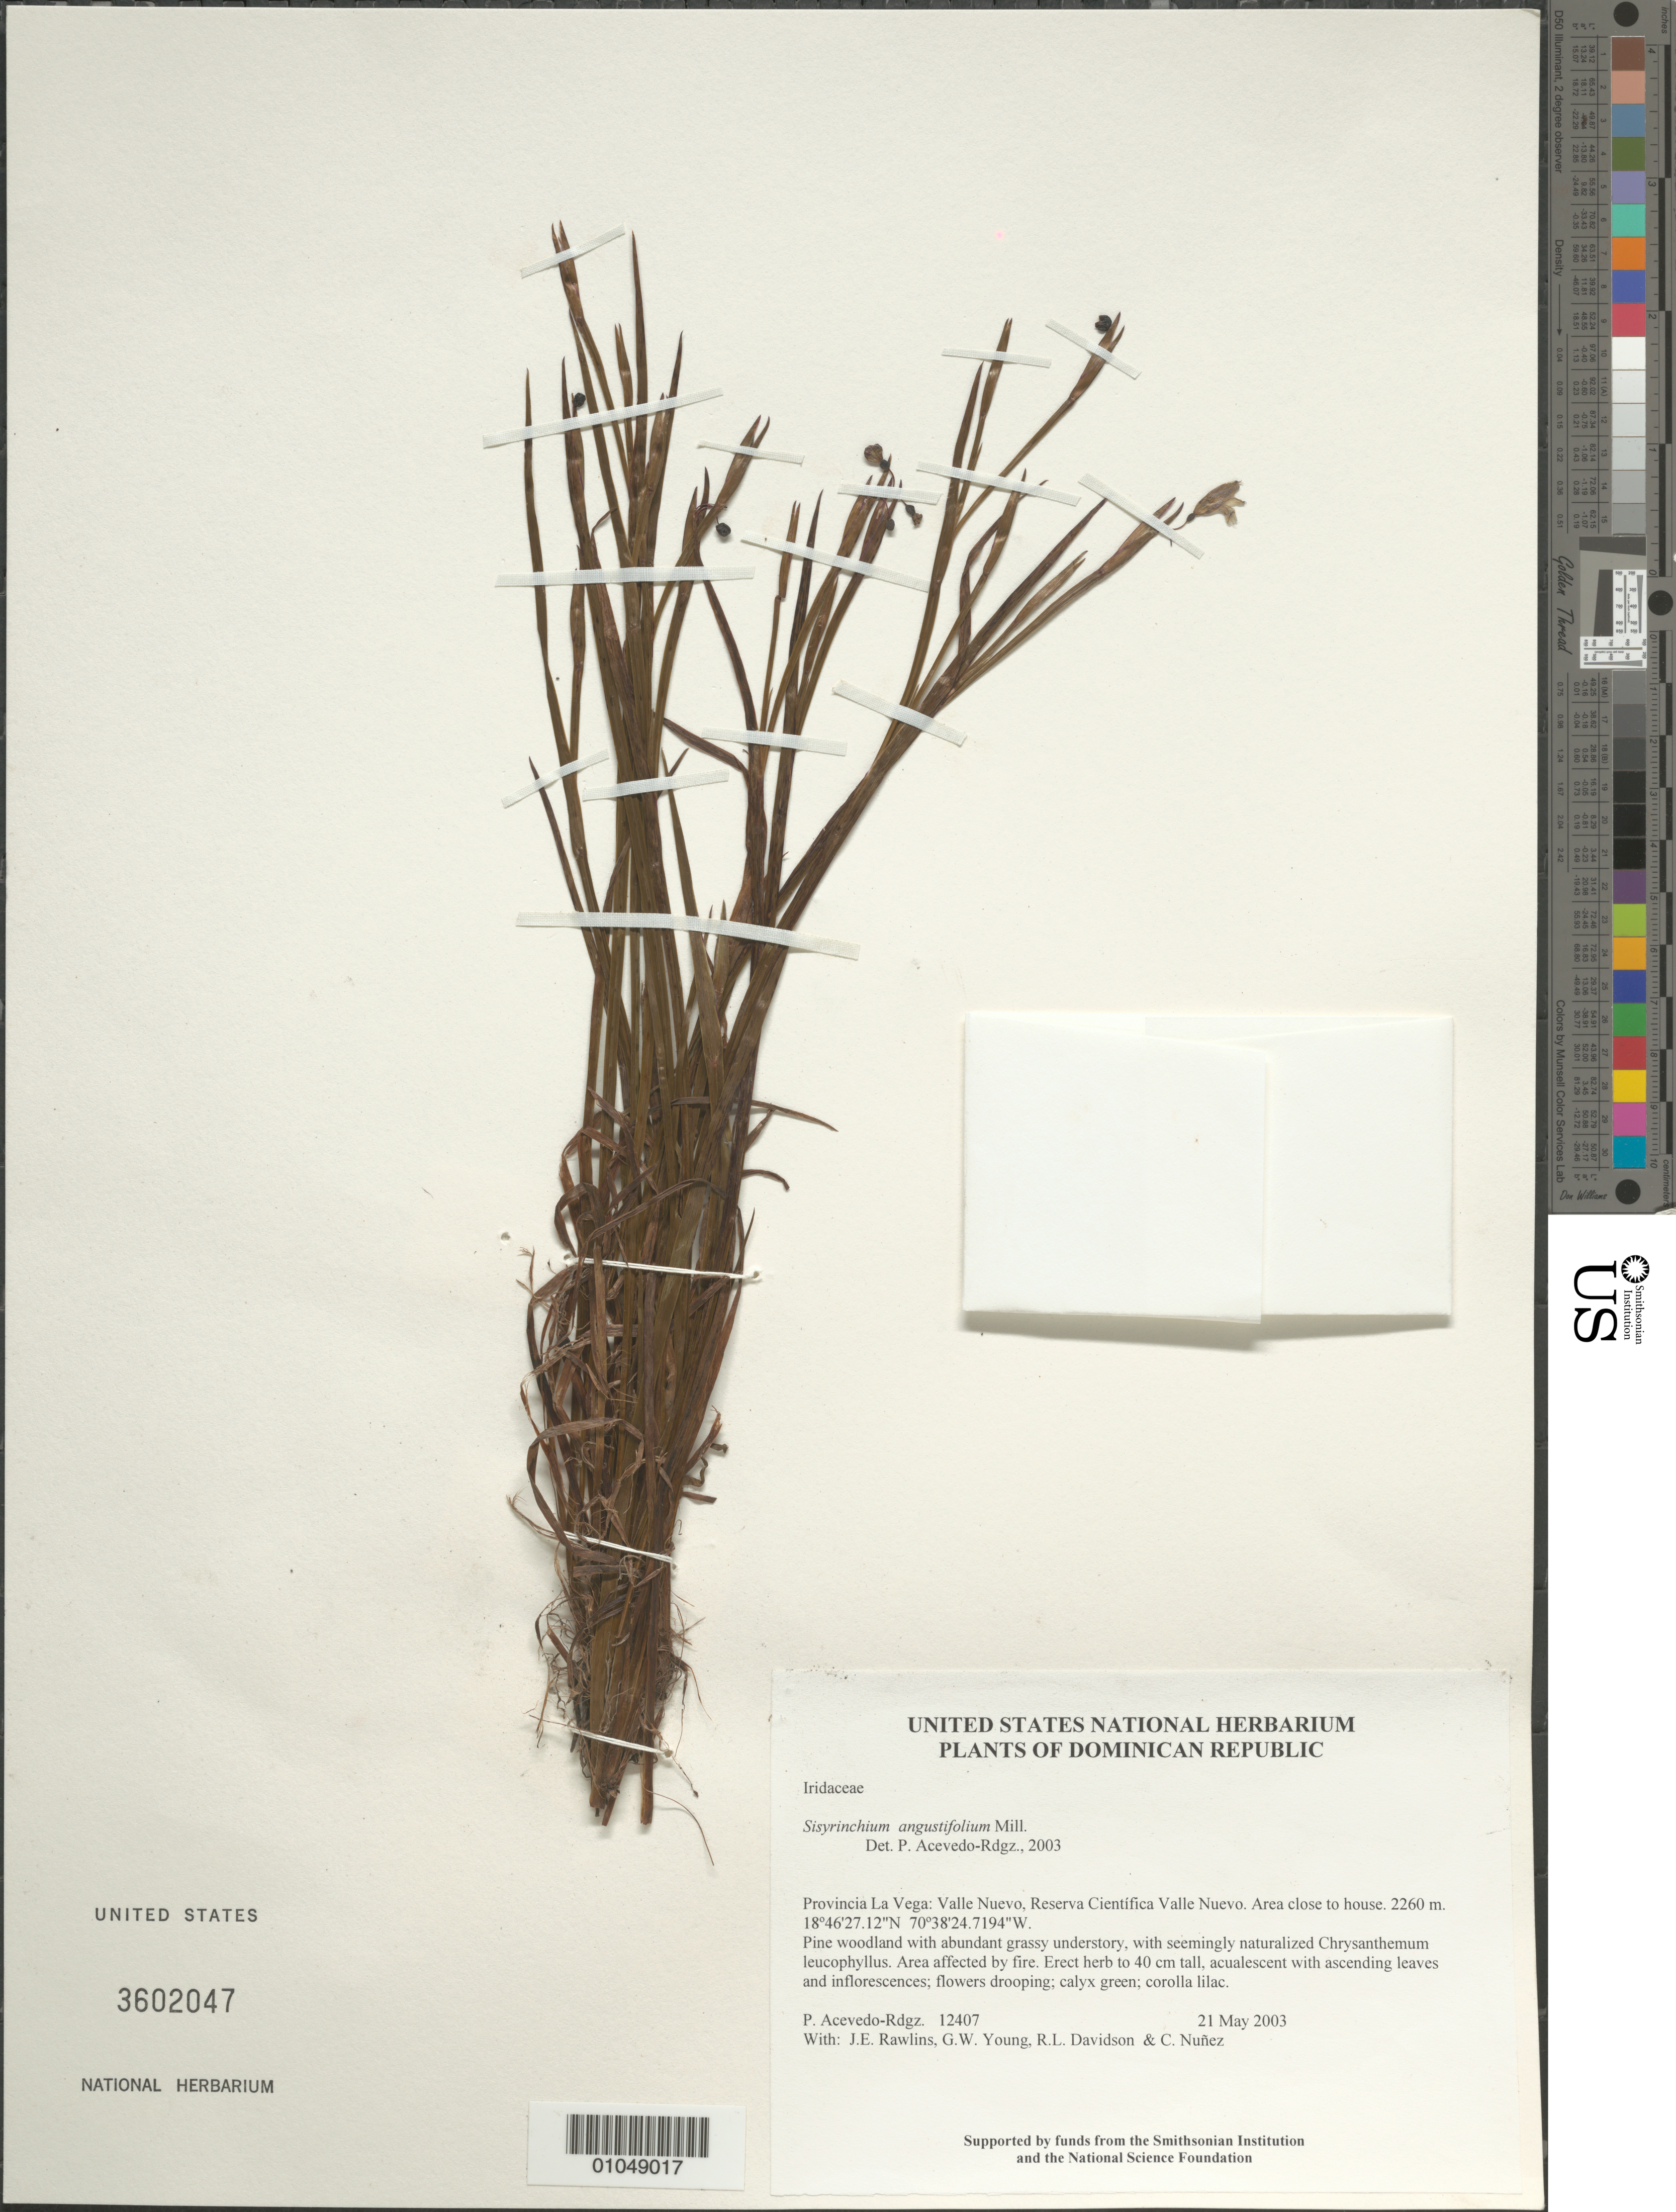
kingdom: Plantae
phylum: Tracheophyta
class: Liliopsida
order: Asparagales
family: Iridaceae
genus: Sisyrinchium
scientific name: Sisyrinchium angustifolium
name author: Mill.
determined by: Acevedo-Rodríguez, P., (BOT), Smithsonian Institution - National Museum of Natural History (UNITED STATES)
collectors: P. Acevedo-Rodr., J. Rawlins, G. Young, R. Davidson & C. Nunez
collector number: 12407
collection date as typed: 21 May 2003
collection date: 2003-05-21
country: Dominican Republic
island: Hispaniola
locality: Provincia La Vega: Valle Nuevo, Reserva Científica Valle Nuevo. Area close to house.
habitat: Pine woodland with abundant grassy understory, with seemingly naturalized Chrysanthemum leucophyllus. Area affected by fire.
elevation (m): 2260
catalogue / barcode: US 3602047